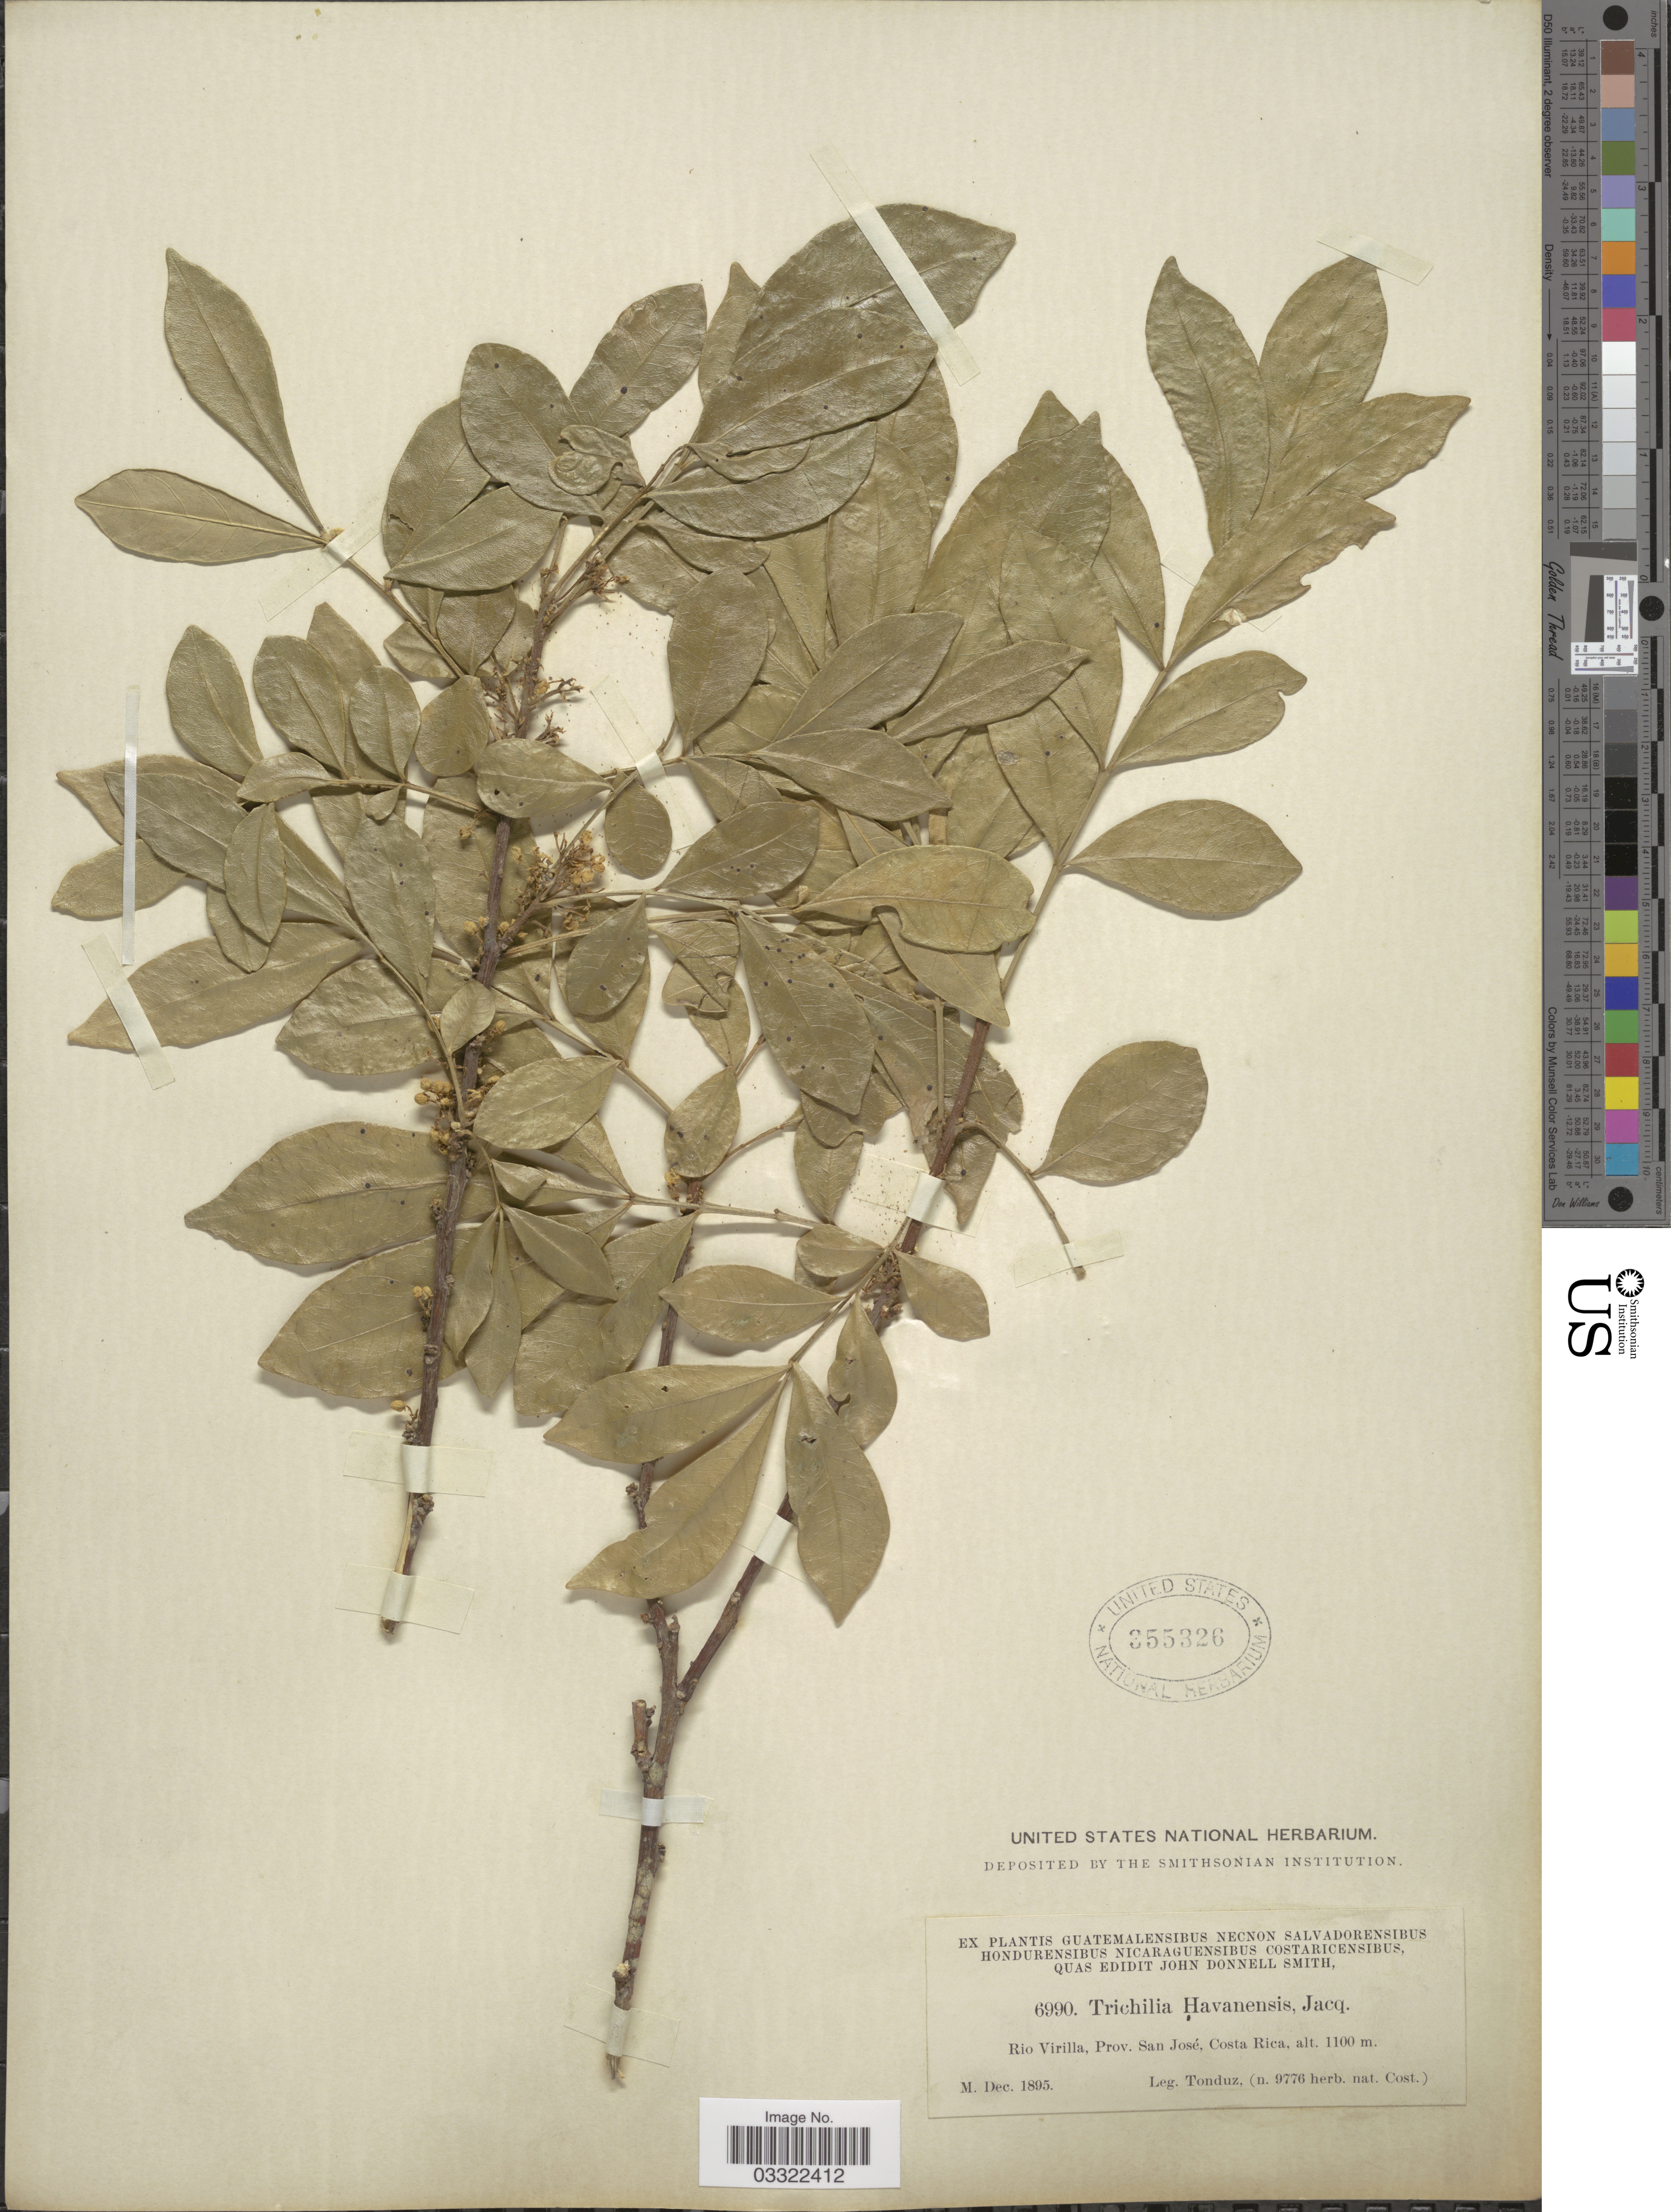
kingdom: Plantae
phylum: Tracheophyta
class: Magnoliopsida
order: Sapindales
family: Meliaceae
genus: Trichilia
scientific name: Trichilia havanensis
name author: Jacq.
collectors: Tonduz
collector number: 6990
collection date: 1895-12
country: Costa Rica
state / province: San José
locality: Rio Virilla.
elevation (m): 1100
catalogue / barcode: US 355326